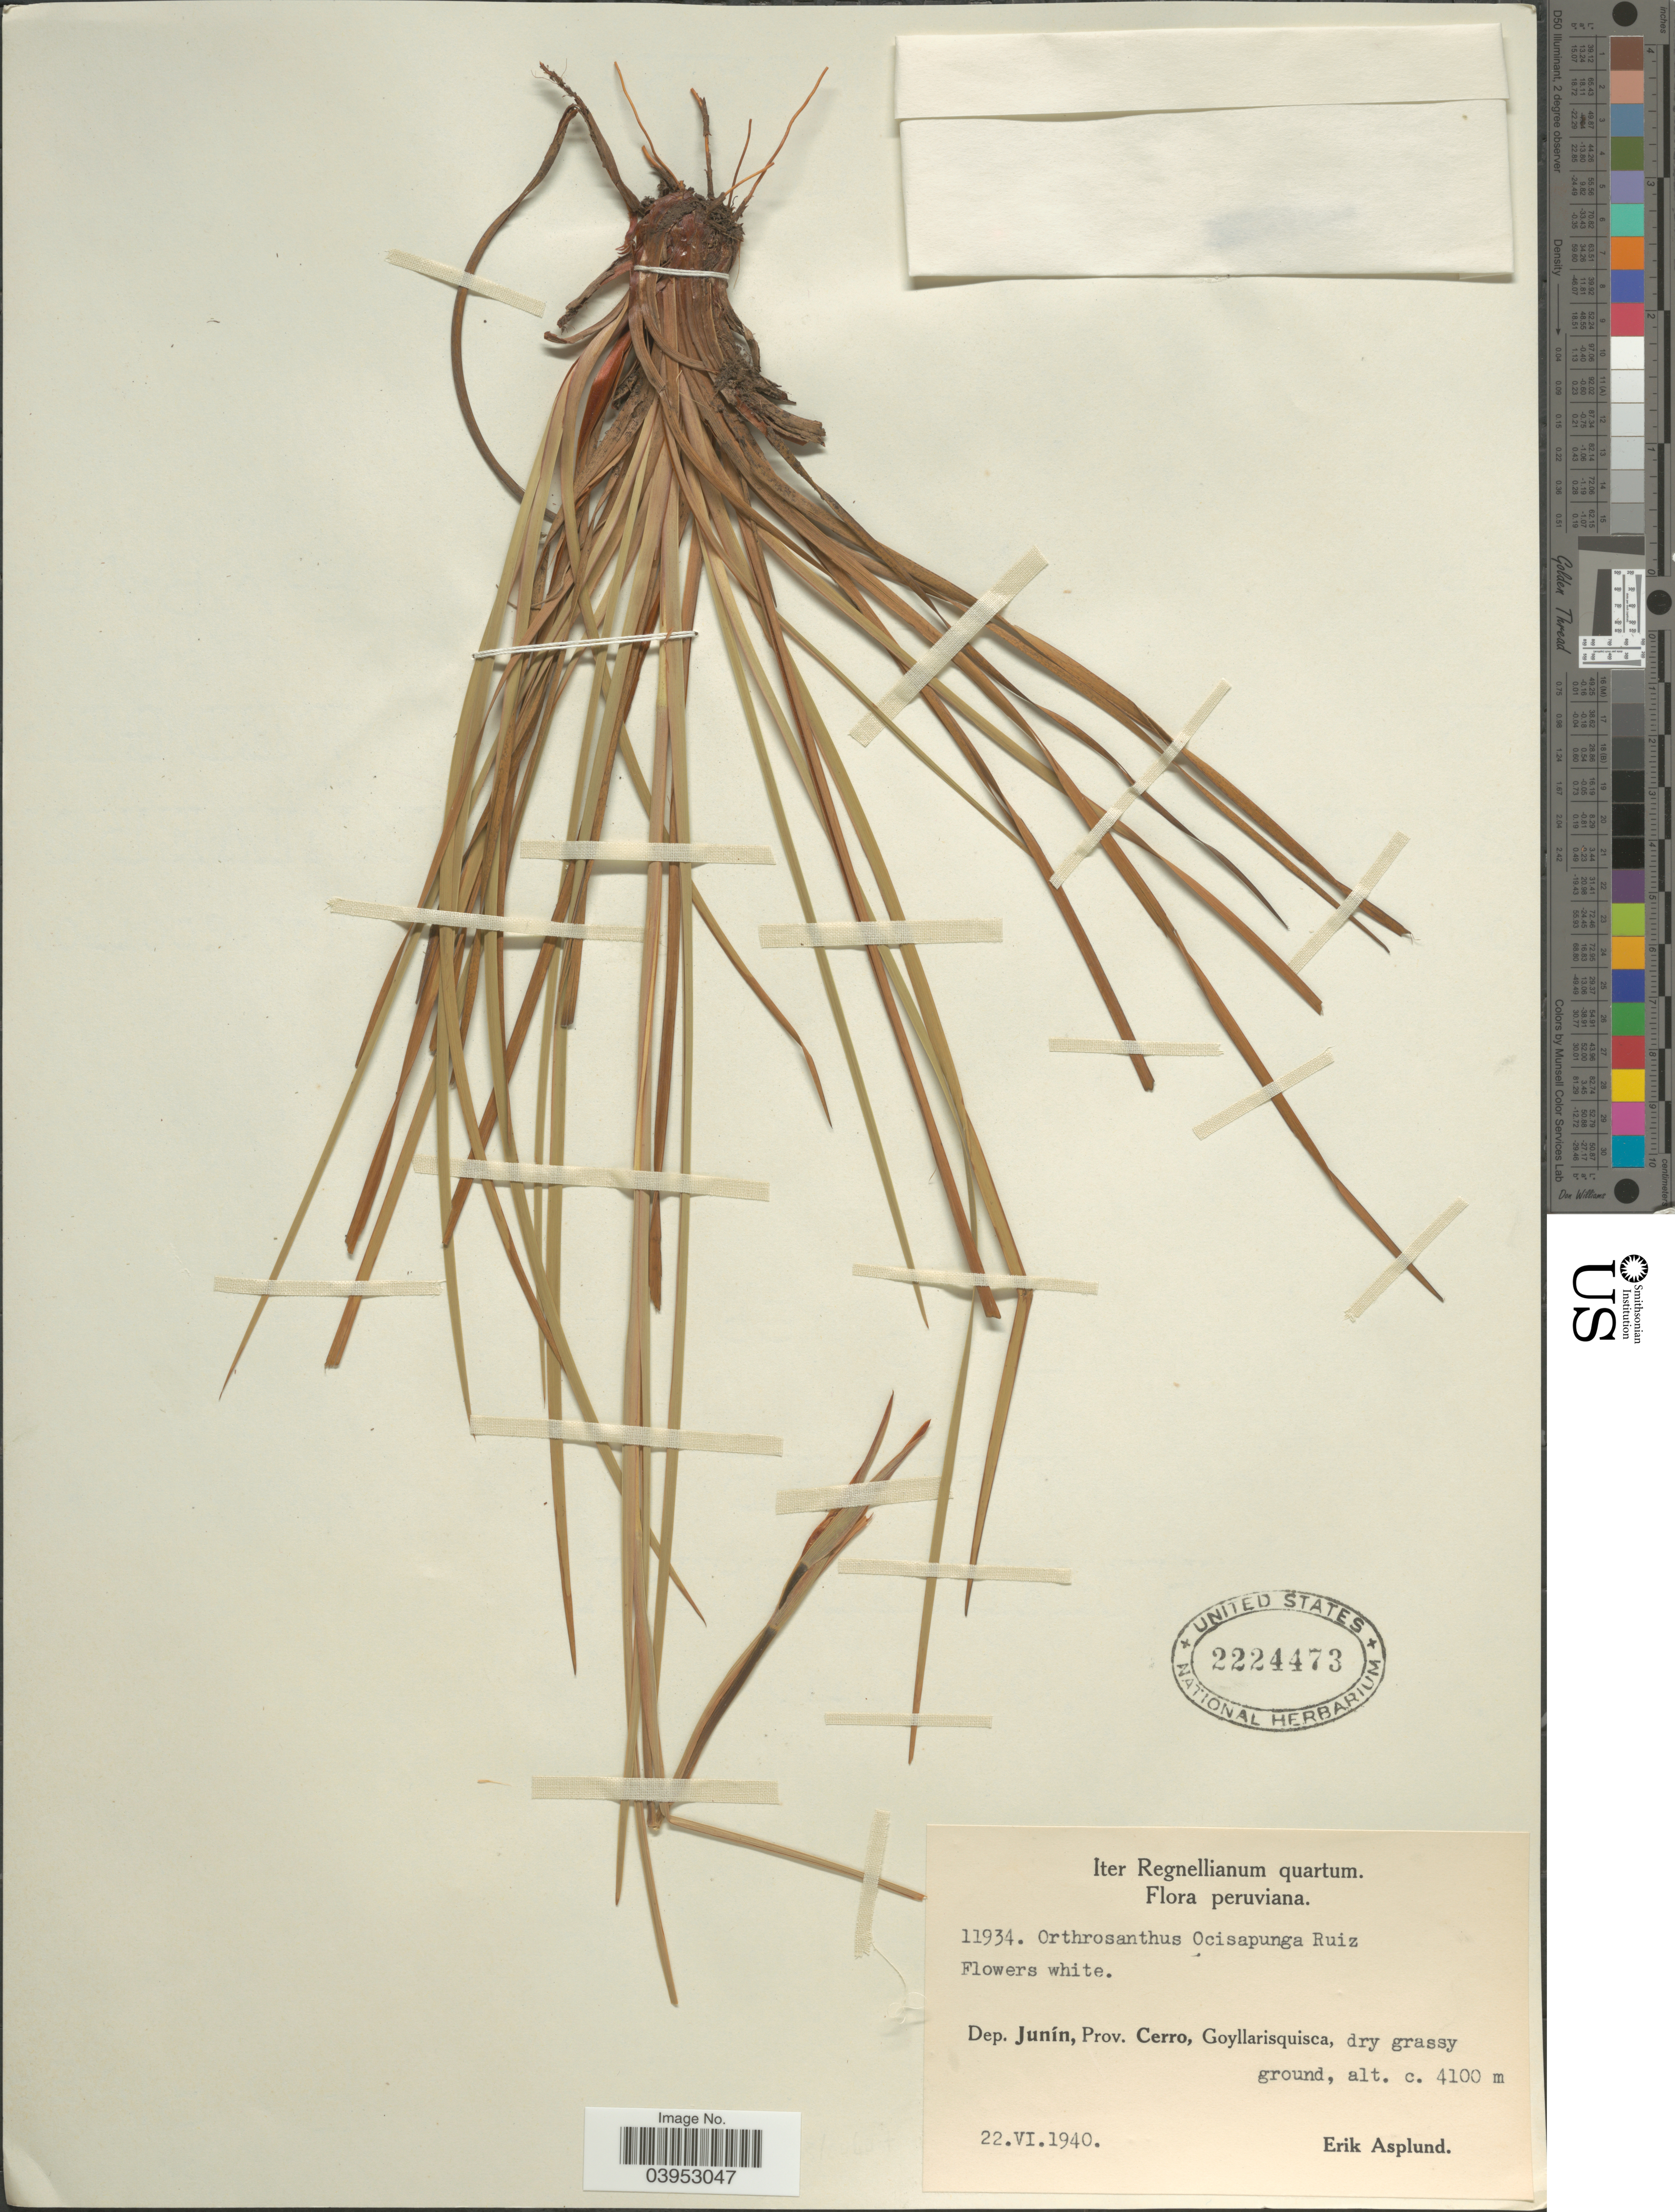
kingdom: Plantae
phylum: Tracheophyta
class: Liliopsida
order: Asparagales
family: Iridaceae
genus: Orthrosanthus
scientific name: Orthrosanthus occissapungus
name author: (Ruiz ex Klatt) Diels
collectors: E. Asplund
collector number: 11934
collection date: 1940-06-22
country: Peru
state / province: Junín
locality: Dep. Junín, Prov. Cerro, Goyllarisquisca, dry grassy.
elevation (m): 4100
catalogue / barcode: US 2224473